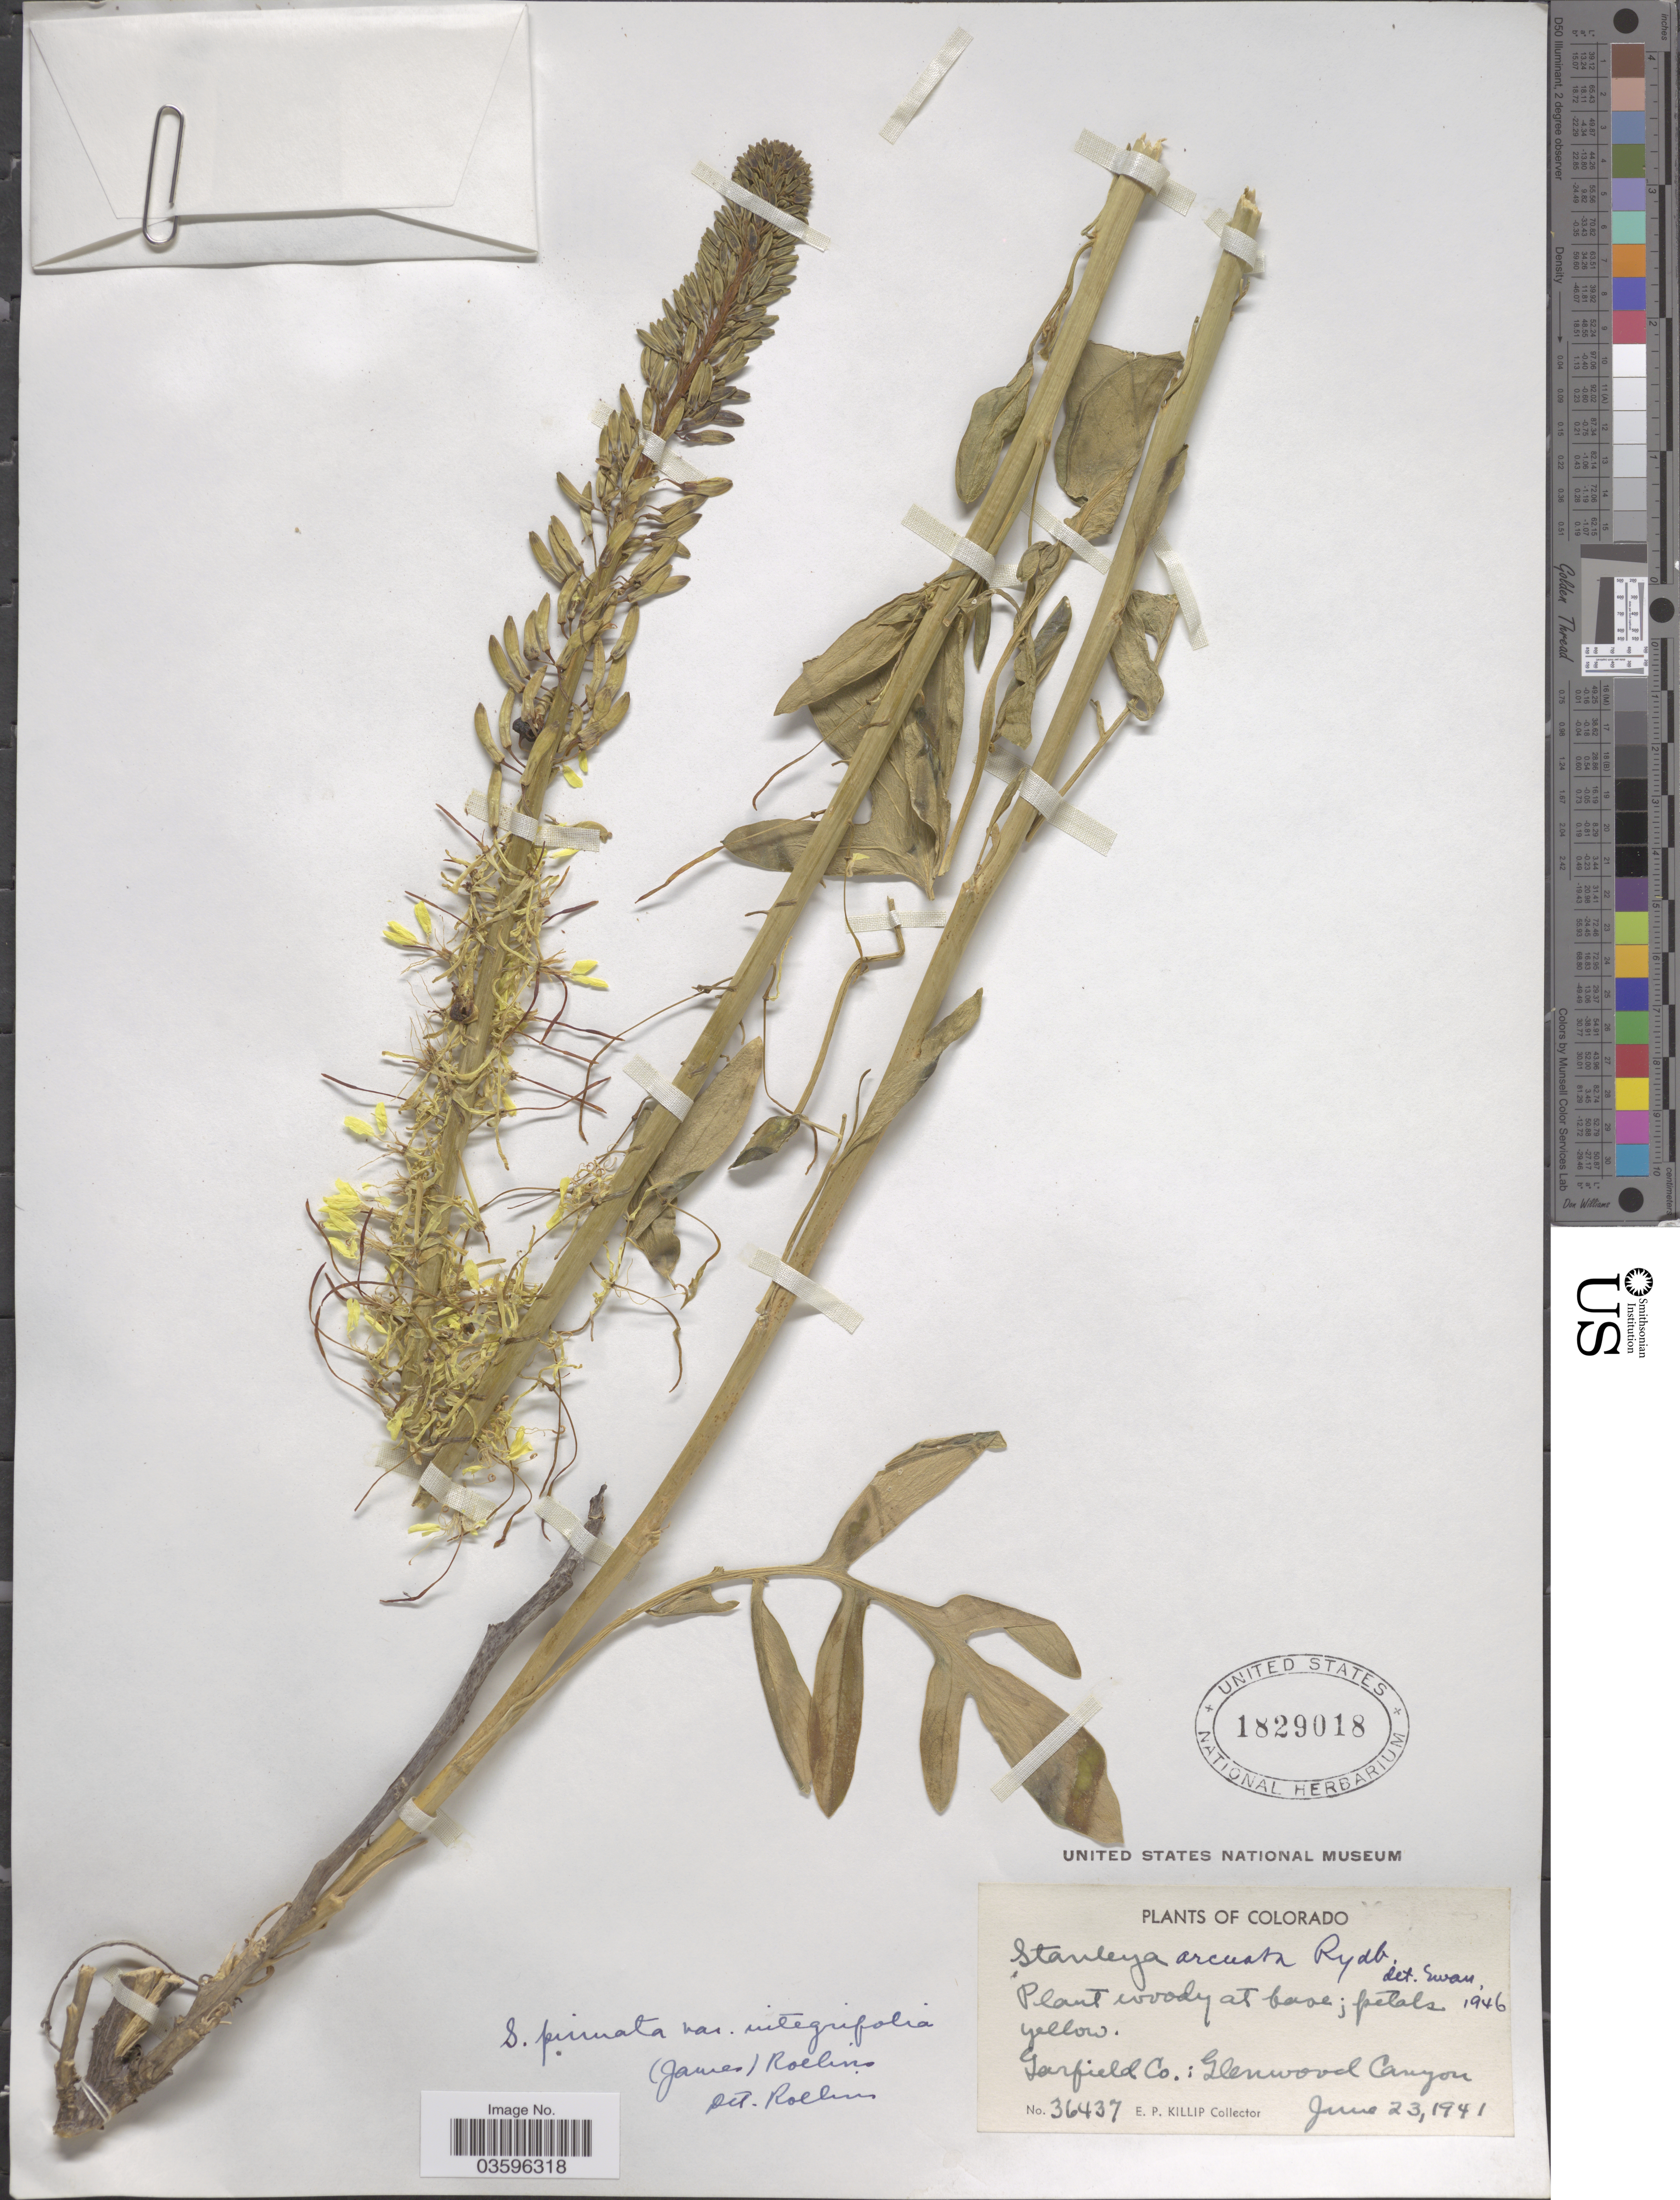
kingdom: Plantae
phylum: Tracheophyta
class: Magnoliopsida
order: Brassicales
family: Brassicaceae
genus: Stanleya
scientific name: Stanleya pinnata var. integrifolia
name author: (E. James) Rollins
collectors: E. P. Killip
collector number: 36437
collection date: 1941-06-23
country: United States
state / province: Colorado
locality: Garfield Co.: Glenwood Canyon.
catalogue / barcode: US 1829018